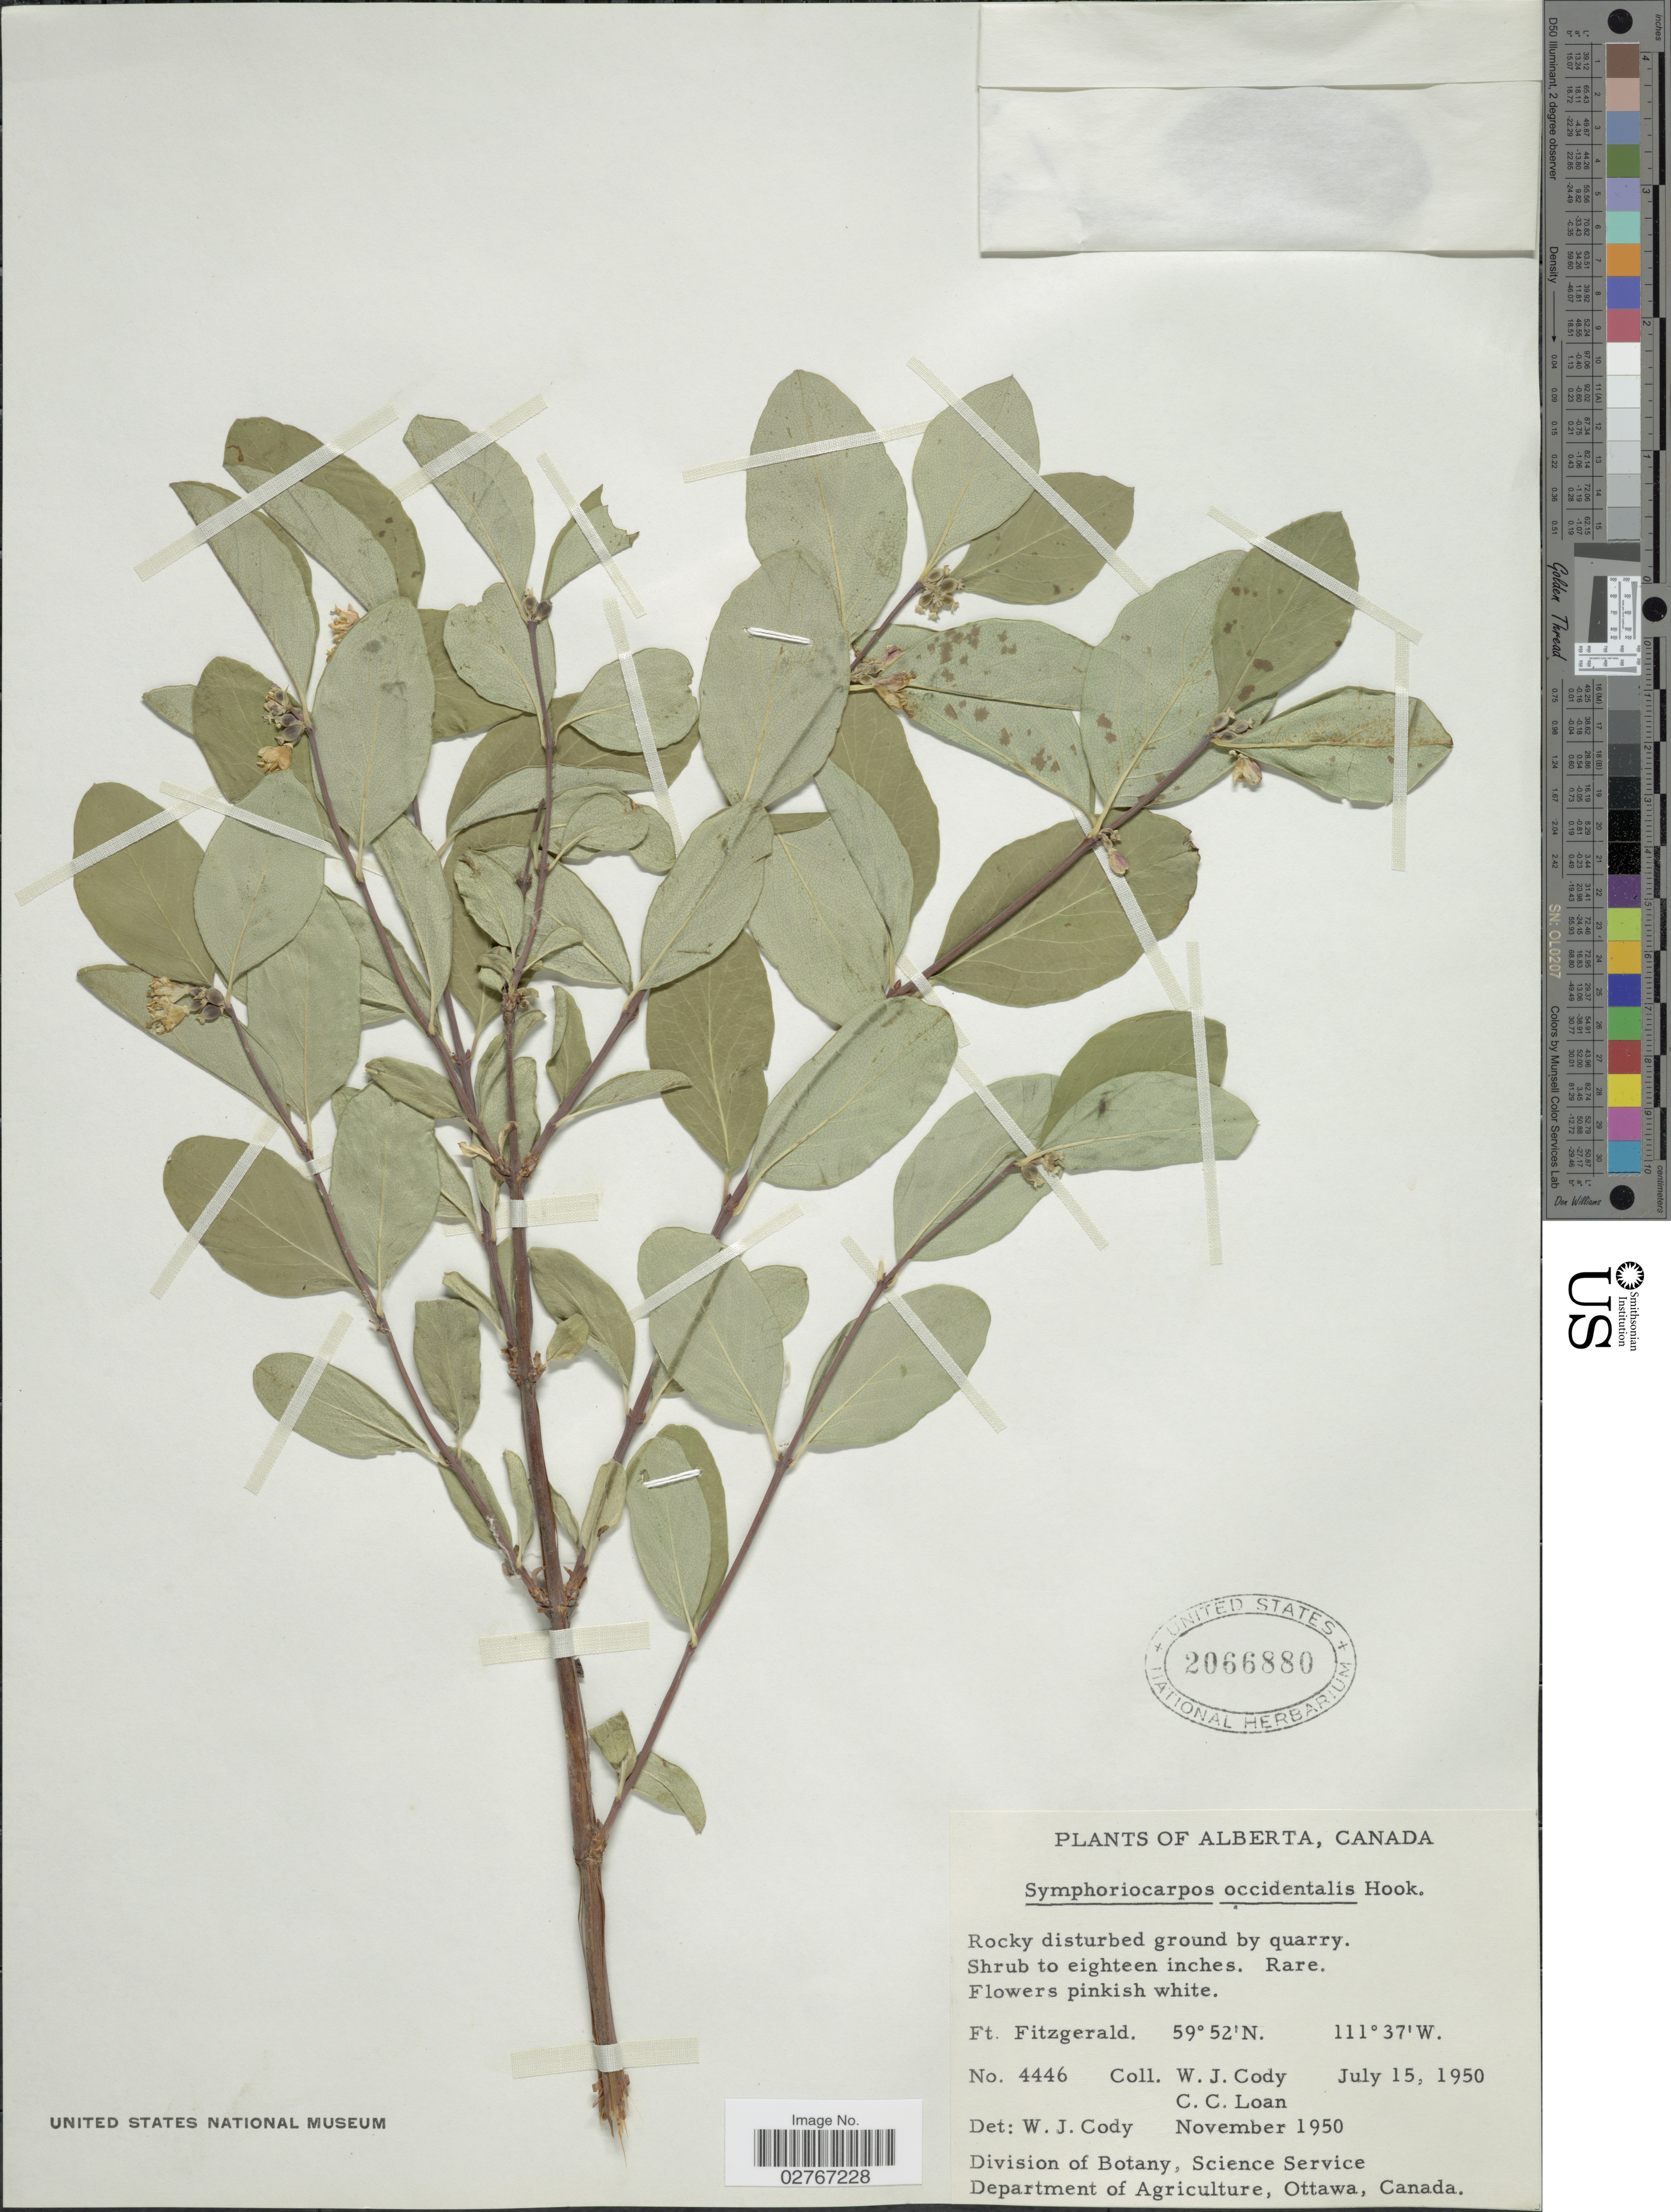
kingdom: Plantae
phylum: Tracheophyta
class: Magnoliopsida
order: Dipsacales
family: Caprifoliaceae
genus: Symphoricarpos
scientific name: Symphoricarpos occidentalis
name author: (R. Br.) Hook.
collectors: W. Cody & C. Loan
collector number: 4446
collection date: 1950-07-15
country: Canada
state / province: Alberta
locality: Ft. Fitzgerald.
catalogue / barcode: US 2066880